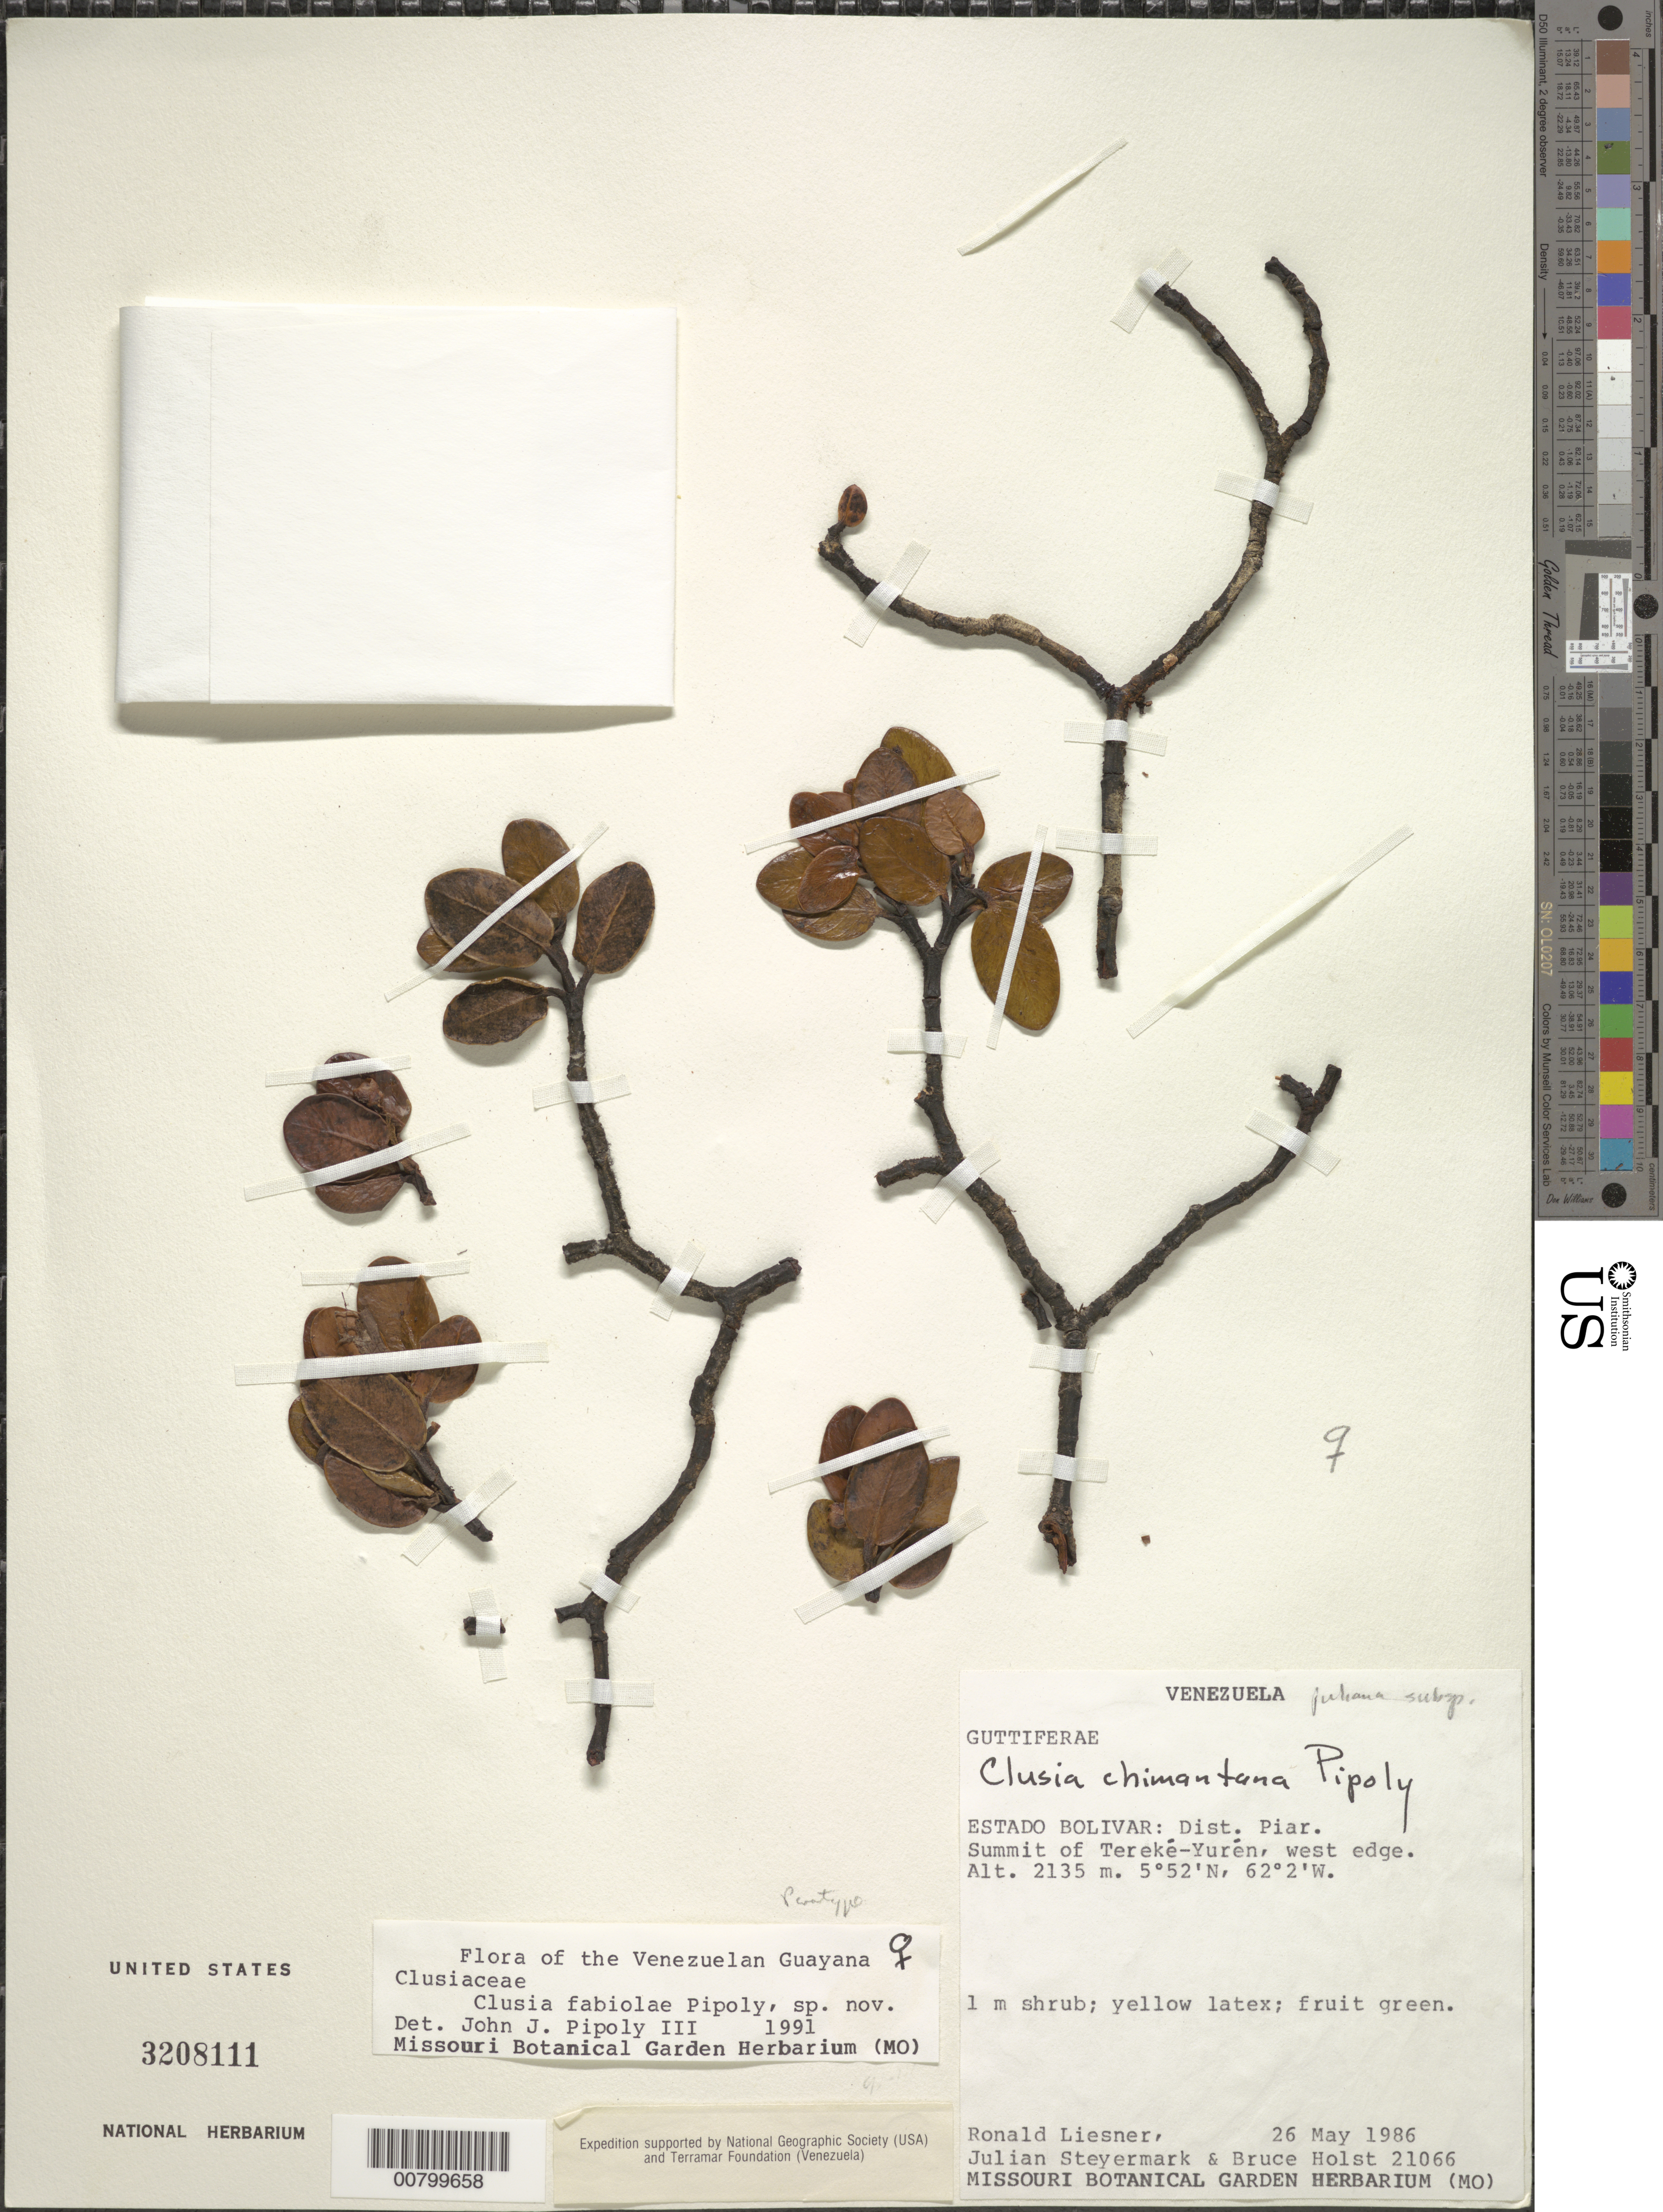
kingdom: Plantae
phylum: Tracheophyta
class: Magnoliopsida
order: Malpighiales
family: Clusiaceae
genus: Clusia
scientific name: Clusia fabiolae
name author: Pipoly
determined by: Pipoly, J. J., III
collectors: R. L. Liesner, J. Steyermark & B. Holst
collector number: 21066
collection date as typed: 26-May-86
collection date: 1986-05-26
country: Venezuela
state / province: Bolívar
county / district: Piar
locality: Tereké-Yurén summit, west edge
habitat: Summit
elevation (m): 2135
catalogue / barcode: US 3208111